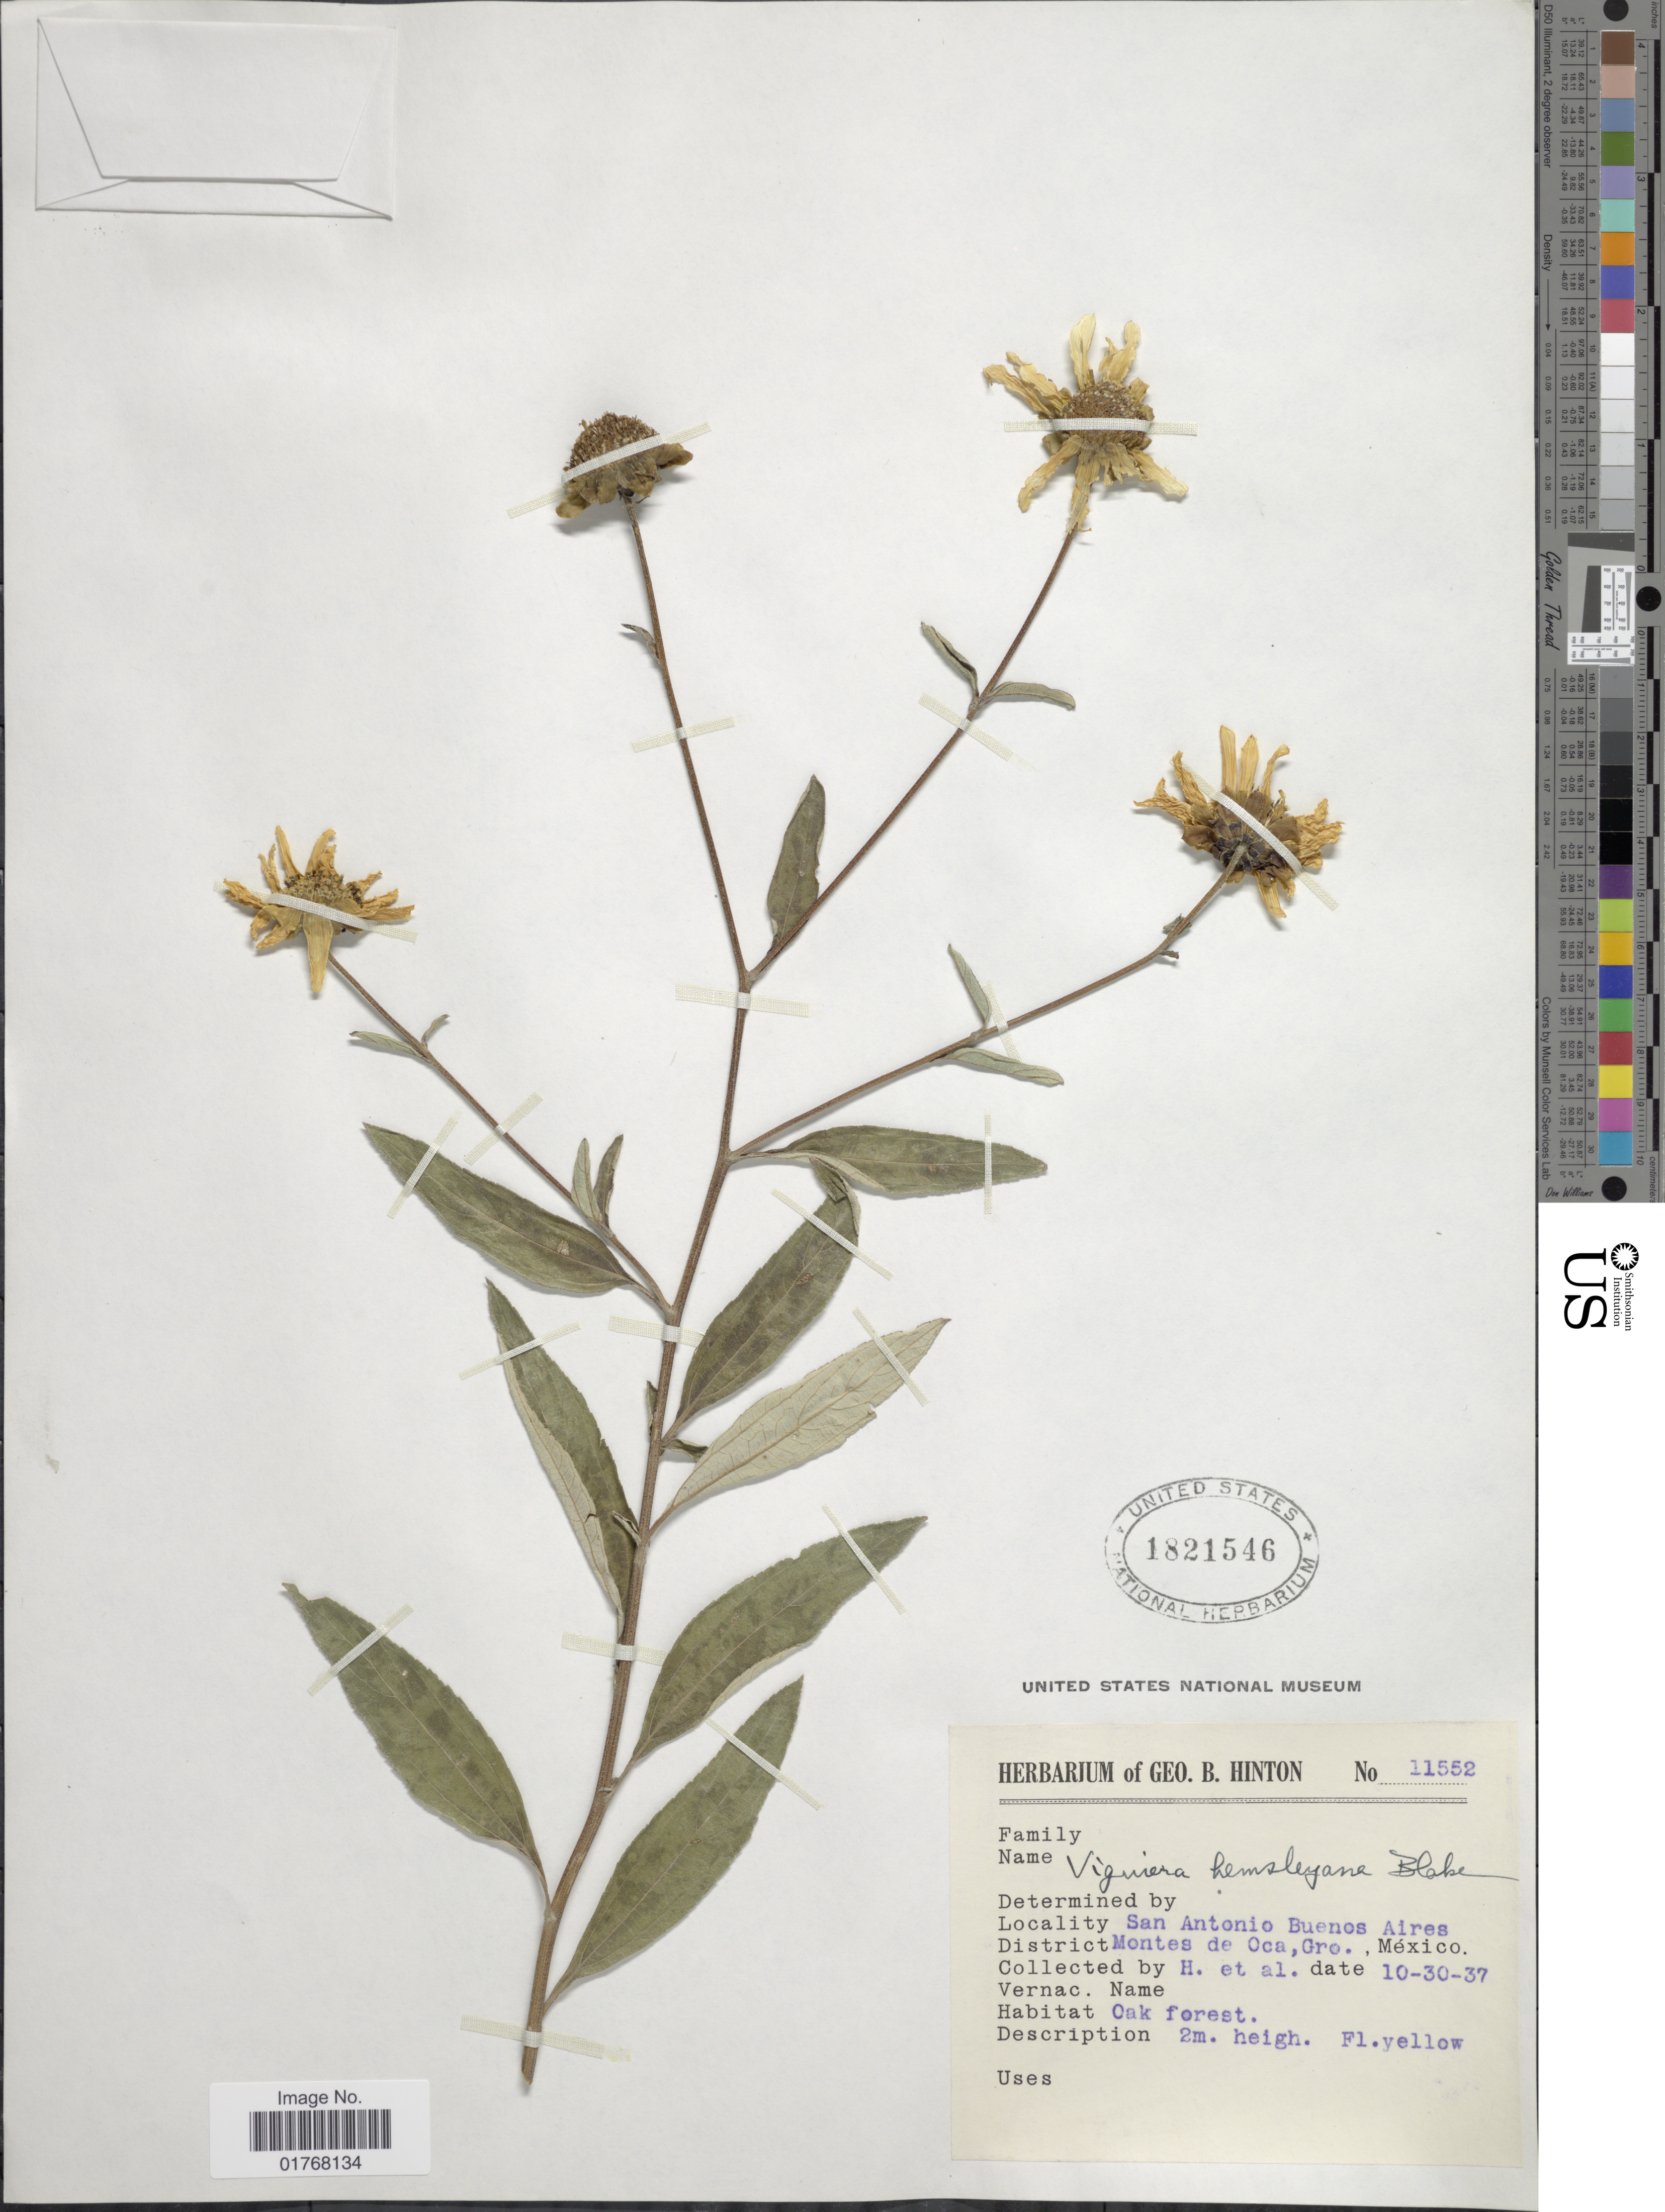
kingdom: Plantae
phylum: Tracheophyta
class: Magnoliopsida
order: Asterales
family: Asteraceae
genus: Viguiera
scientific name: Viguiera hemsleyana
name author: S.F. Blake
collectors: G. B. Hinton & et al.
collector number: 11552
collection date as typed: Transcribed d/m/y: 30/10/37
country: Mexico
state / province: Guerrero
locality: San Antonio Buenos Aires, District Montes de Oca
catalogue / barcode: US 1821546